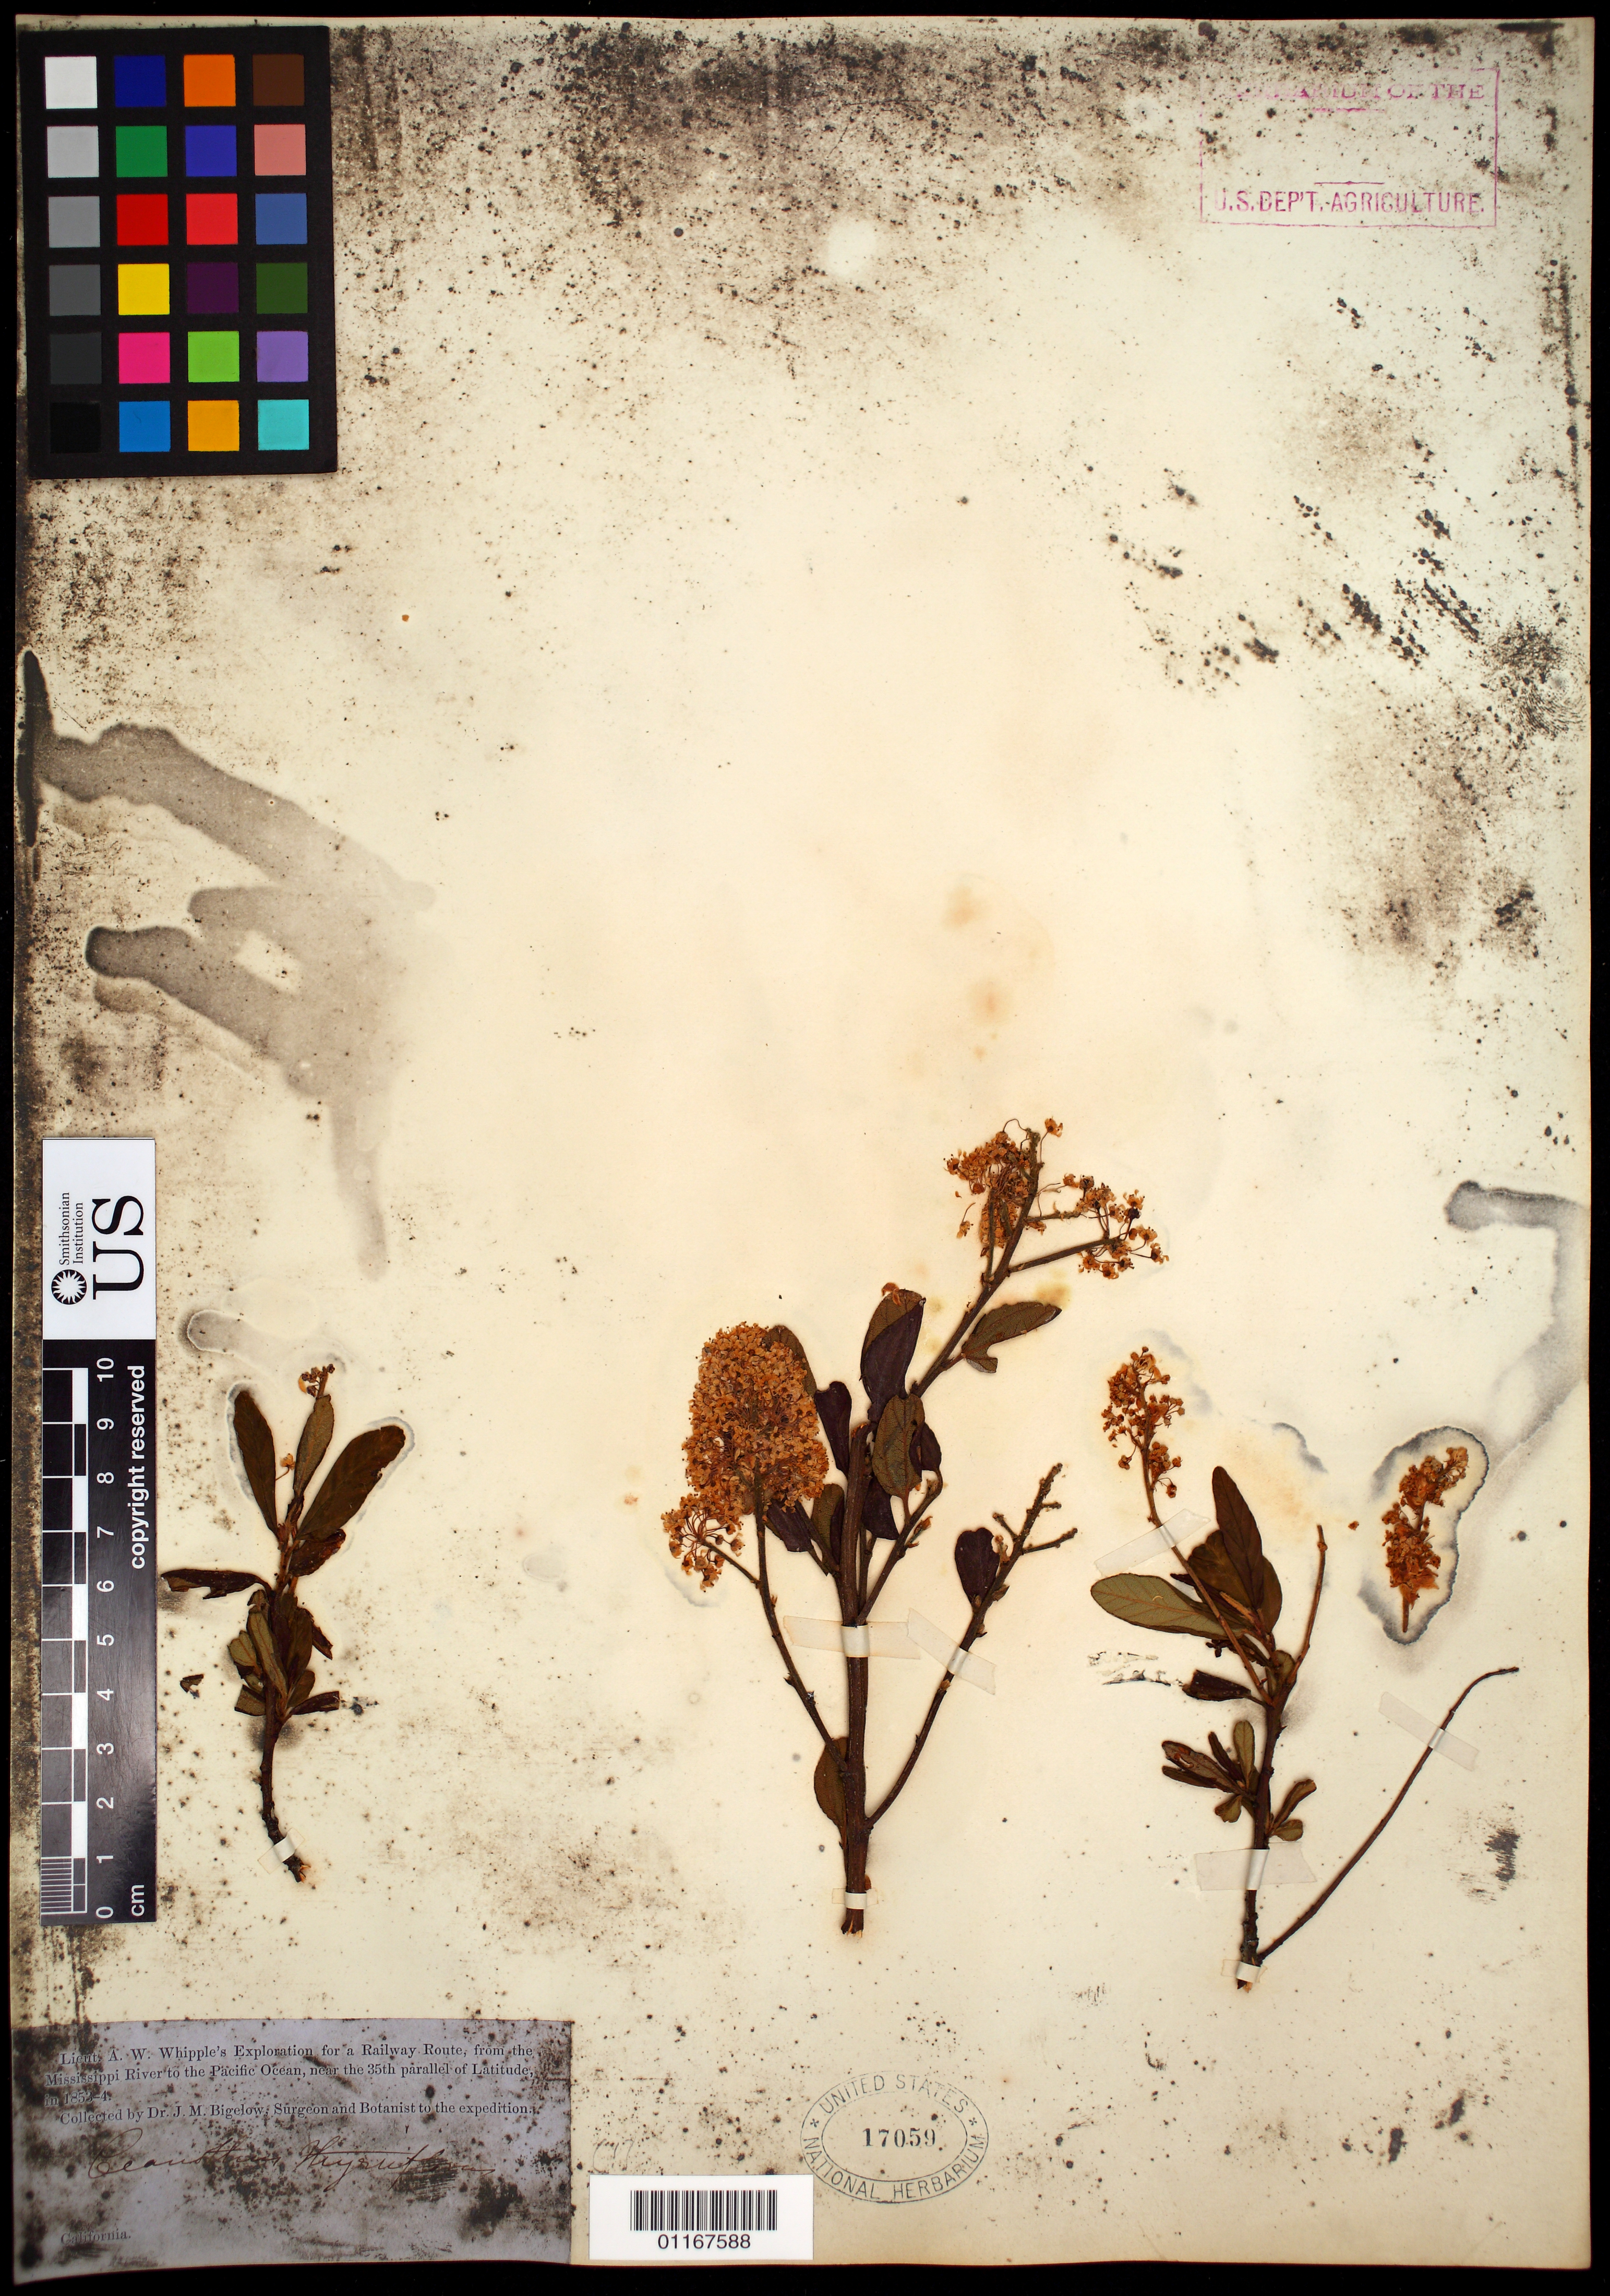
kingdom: Plantae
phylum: Tracheophyta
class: Magnoliopsida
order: Rosales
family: Rhamnaceae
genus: Ceanothus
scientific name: Ceanothus thyrsiflorus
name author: Eschsch.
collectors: J. M. Bigelow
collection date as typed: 1853 to -- --- 1854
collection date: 1853/1854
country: United States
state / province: California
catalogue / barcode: US 17059